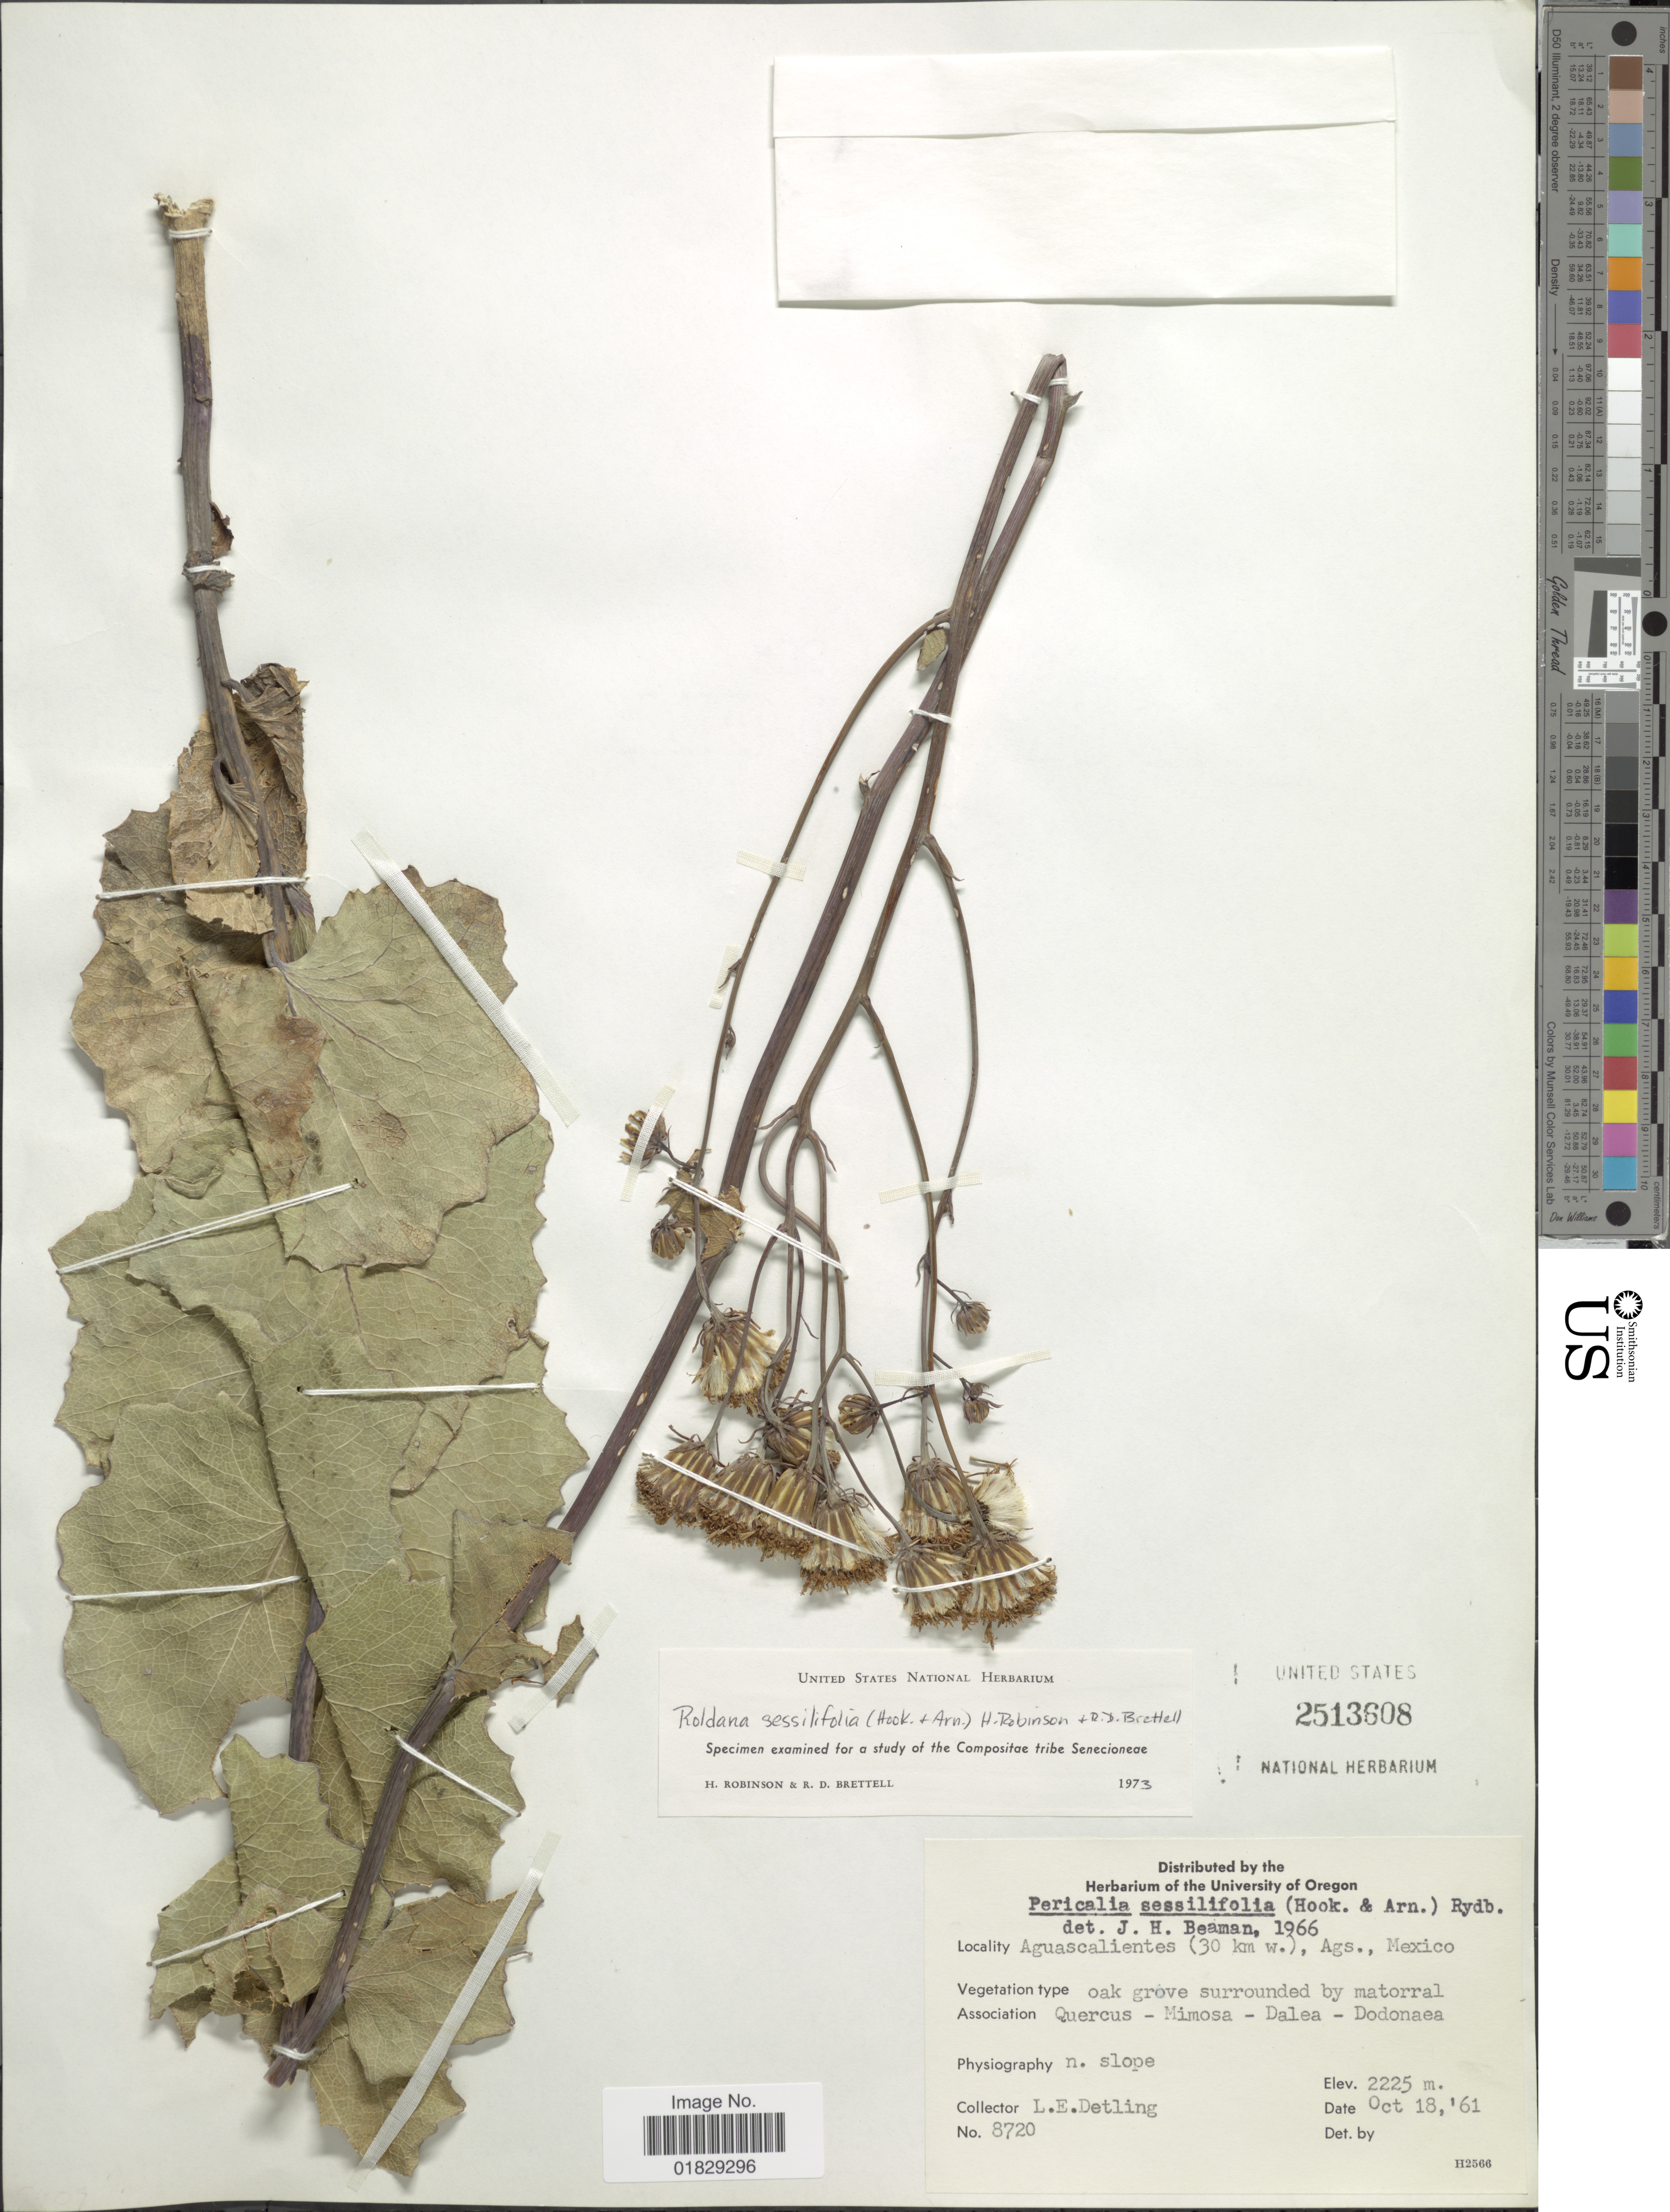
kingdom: Plantae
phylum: Tracheophyta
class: Magnoliopsida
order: Asterales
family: Asteraceae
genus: Roldana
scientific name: Roldana sessilifolia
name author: (Hook.) H. Rob. & Brettell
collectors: L. E. Detling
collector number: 8720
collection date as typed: Transcribed d/m/y: 18/10/61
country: Mexico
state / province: Aguascalientes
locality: Aguascalientes (30 km w.), Ags., Mexico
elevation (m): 2225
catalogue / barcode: US 2513608